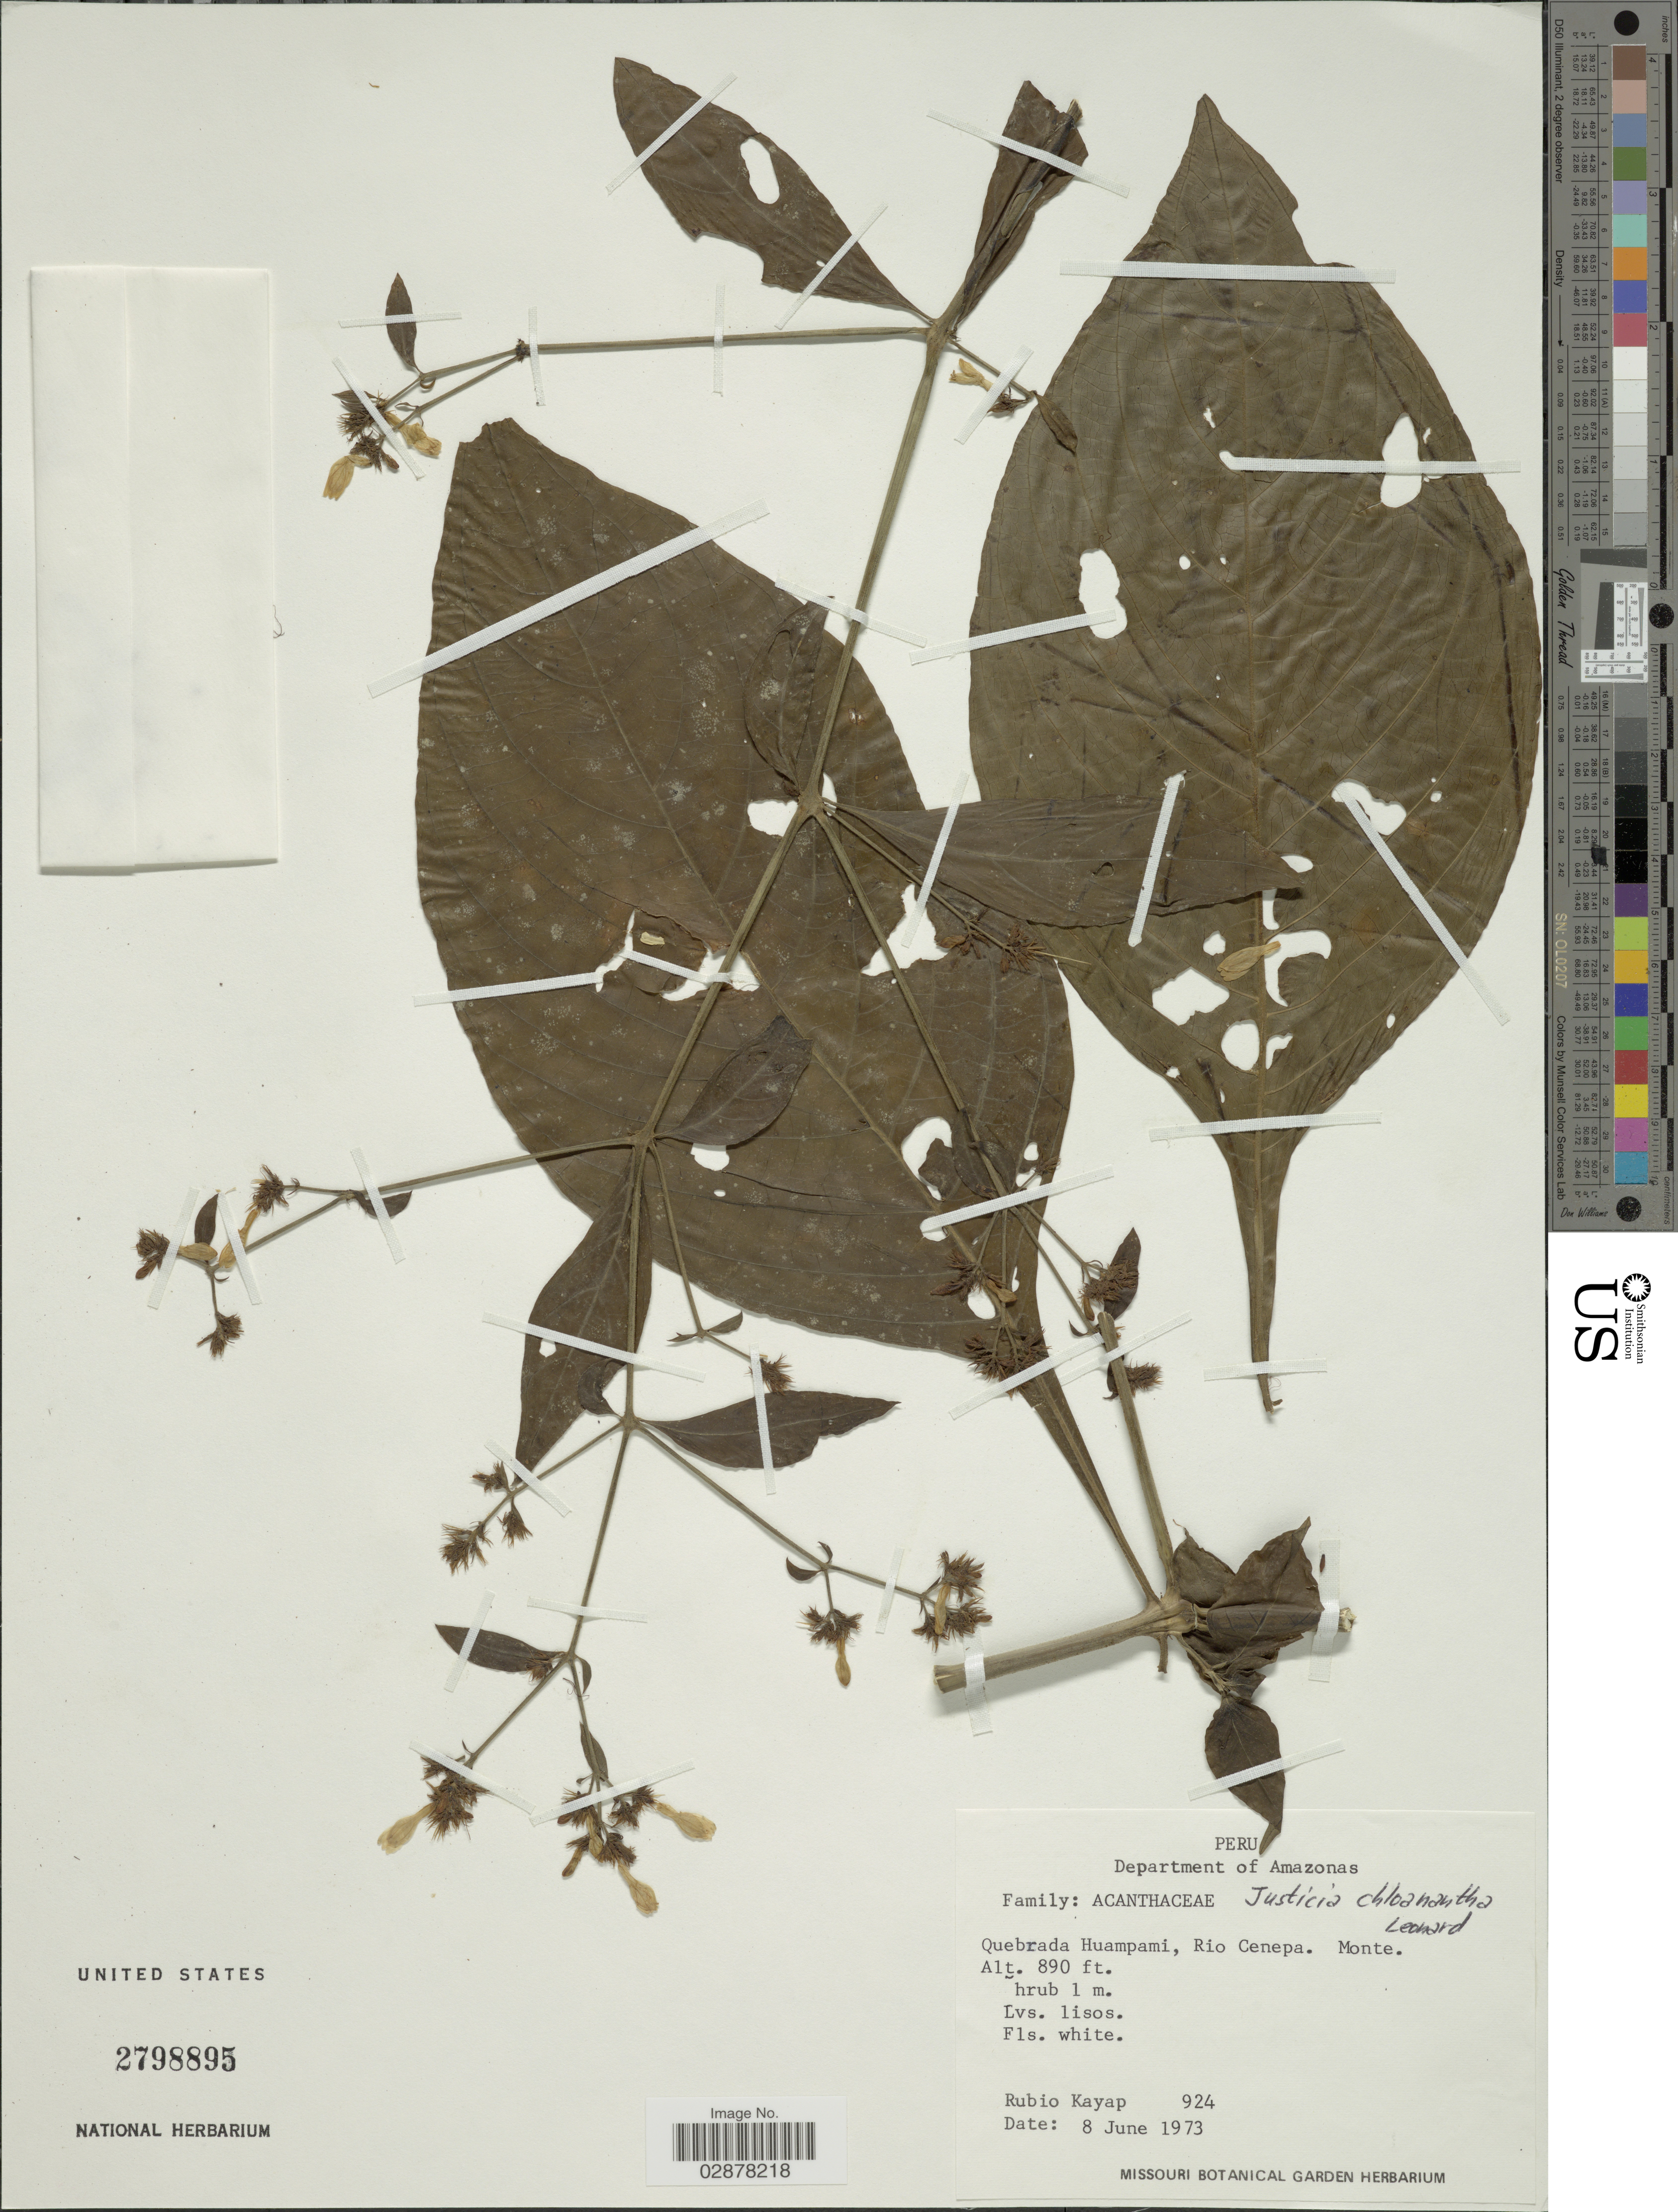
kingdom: Plantae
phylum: Tracheophyta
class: Magnoliopsida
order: Lamiales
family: Acanthaceae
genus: Justicia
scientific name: Justicia chloanantha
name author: Leonard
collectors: R. Kayap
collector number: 924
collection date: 1973-06-08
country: Peru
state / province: Amazonas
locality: Department of Amazonas, Quebrada Huampami, Rio Cenepa, Monte.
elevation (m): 271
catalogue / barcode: US 2798895